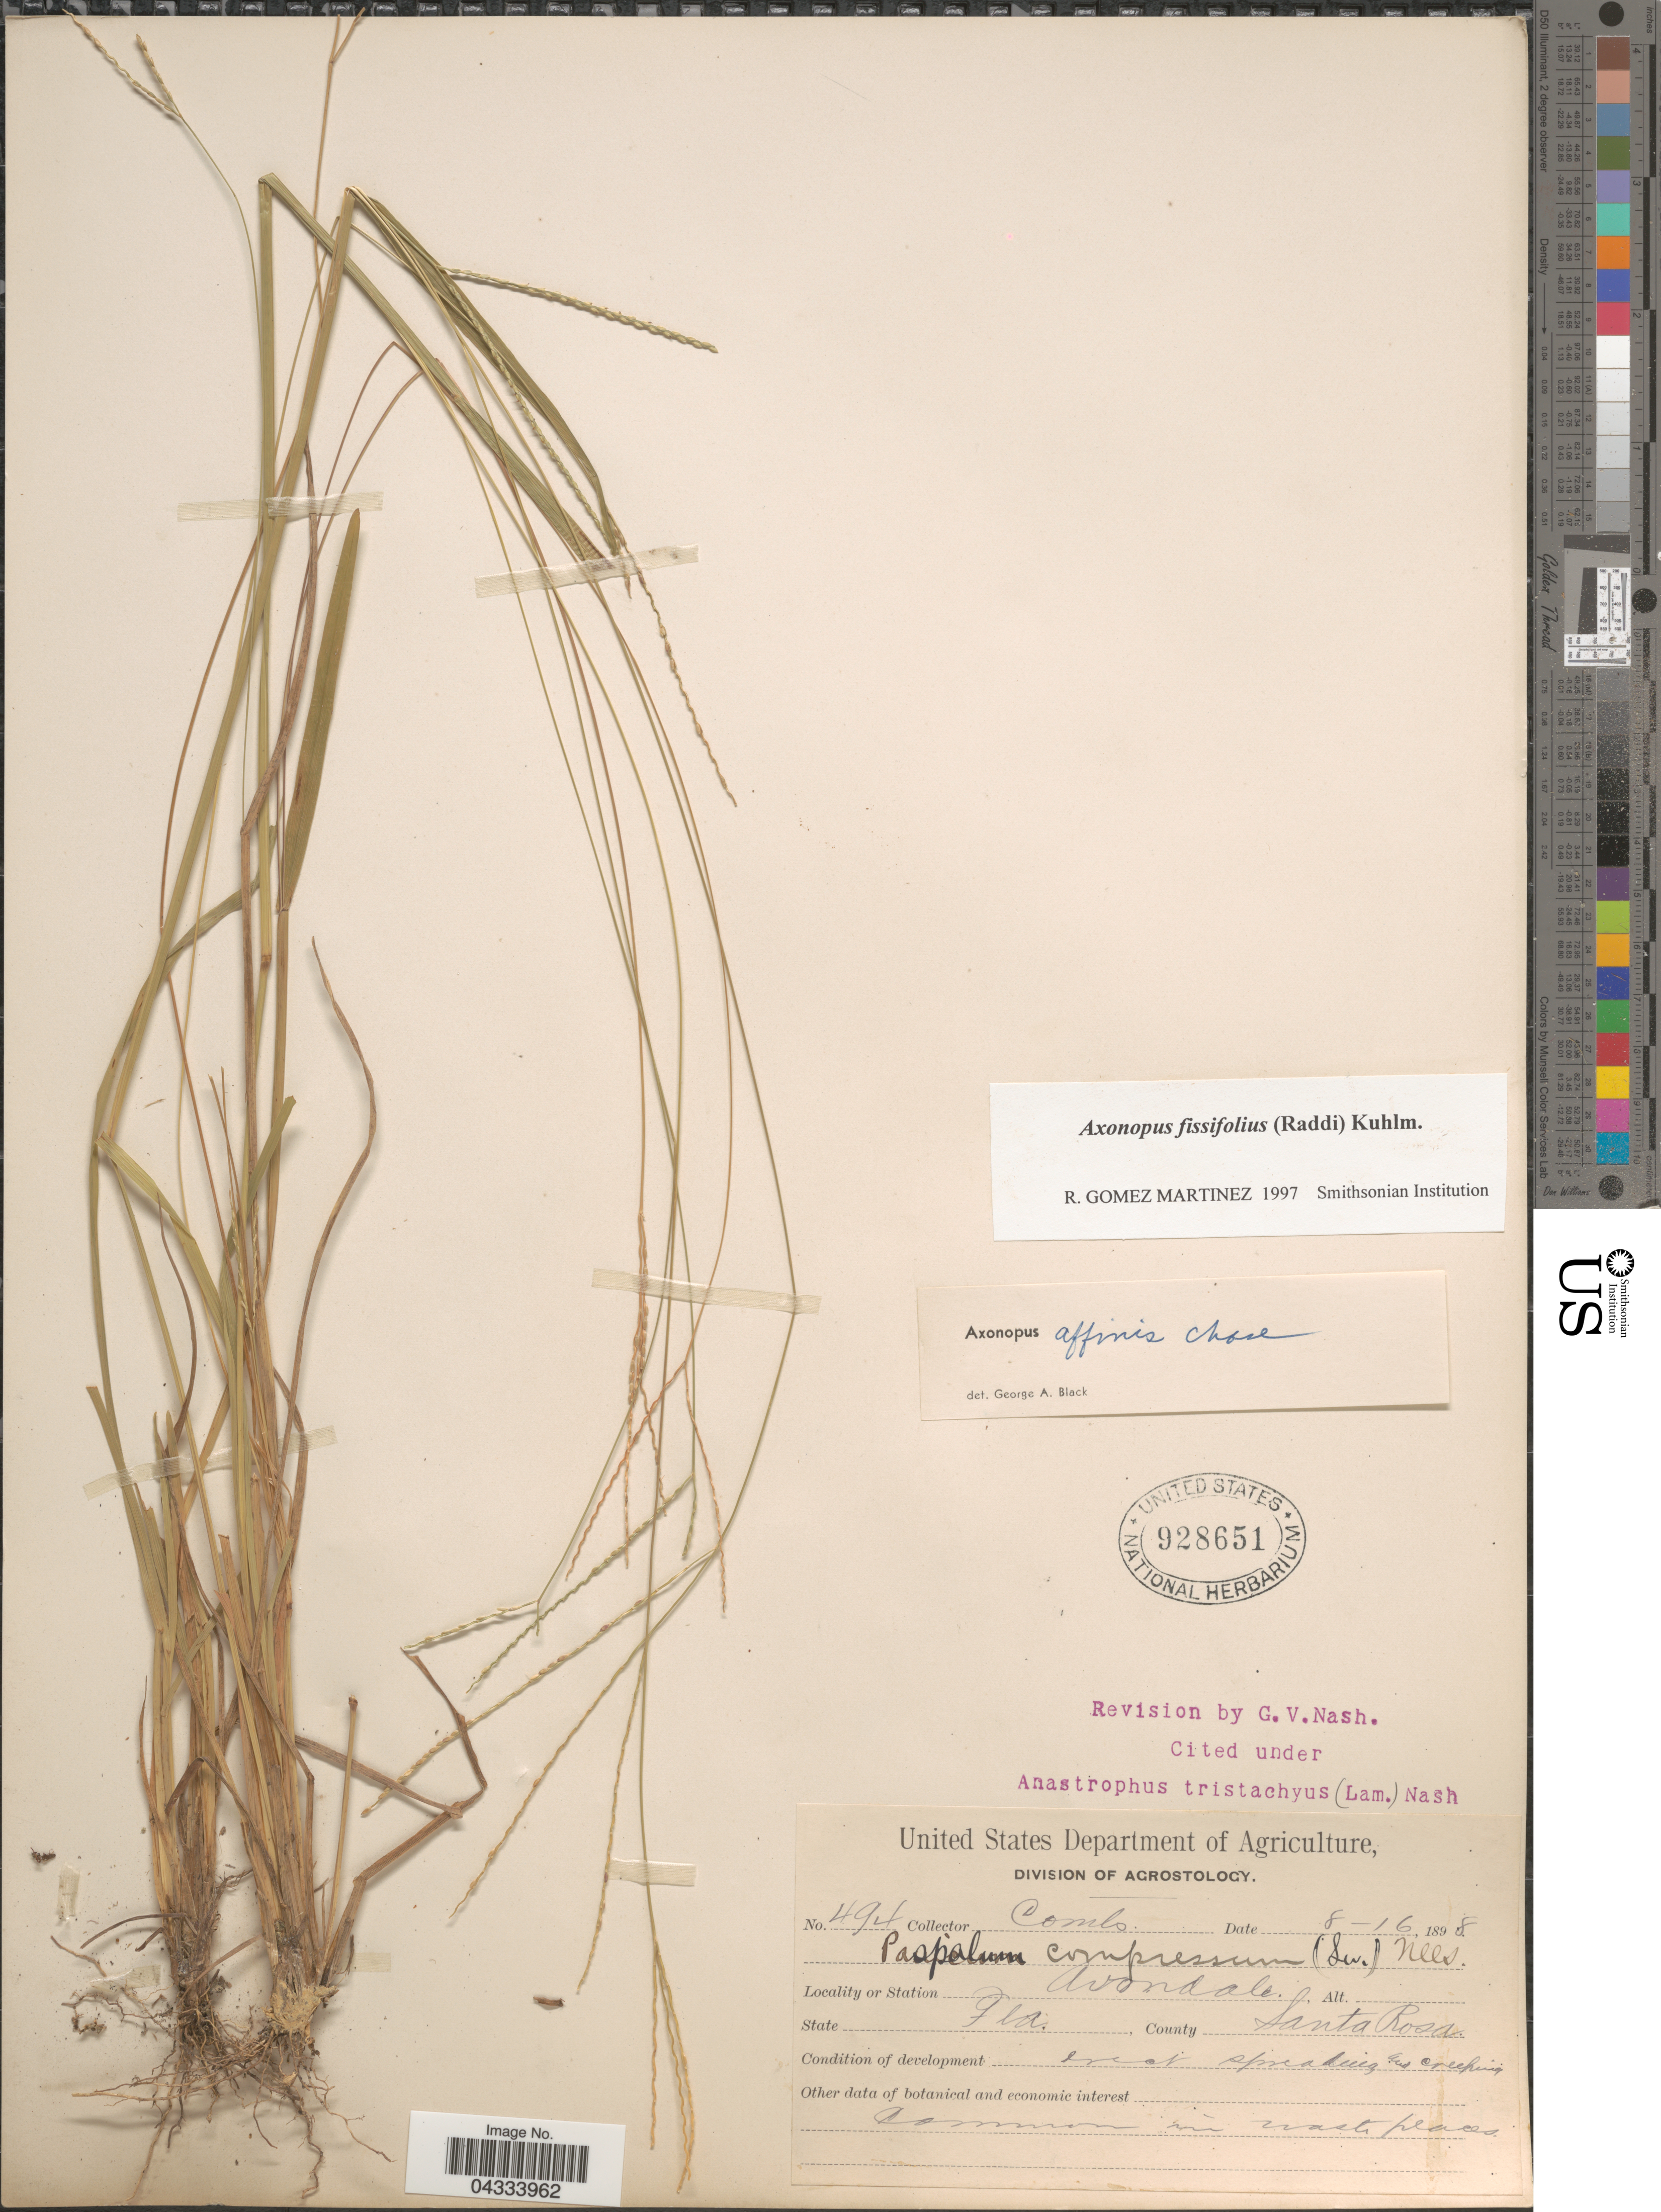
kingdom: Plantae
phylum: Tracheophyta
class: Liliopsida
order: Poales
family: Poaceae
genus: Axonopus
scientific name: Axonopus fissifolius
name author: (Raddi) Kuhlm.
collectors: -. Combs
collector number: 494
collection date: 1898-08-16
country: United States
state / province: Florida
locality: Avondale. County Santa Rosa.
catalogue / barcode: US 928651